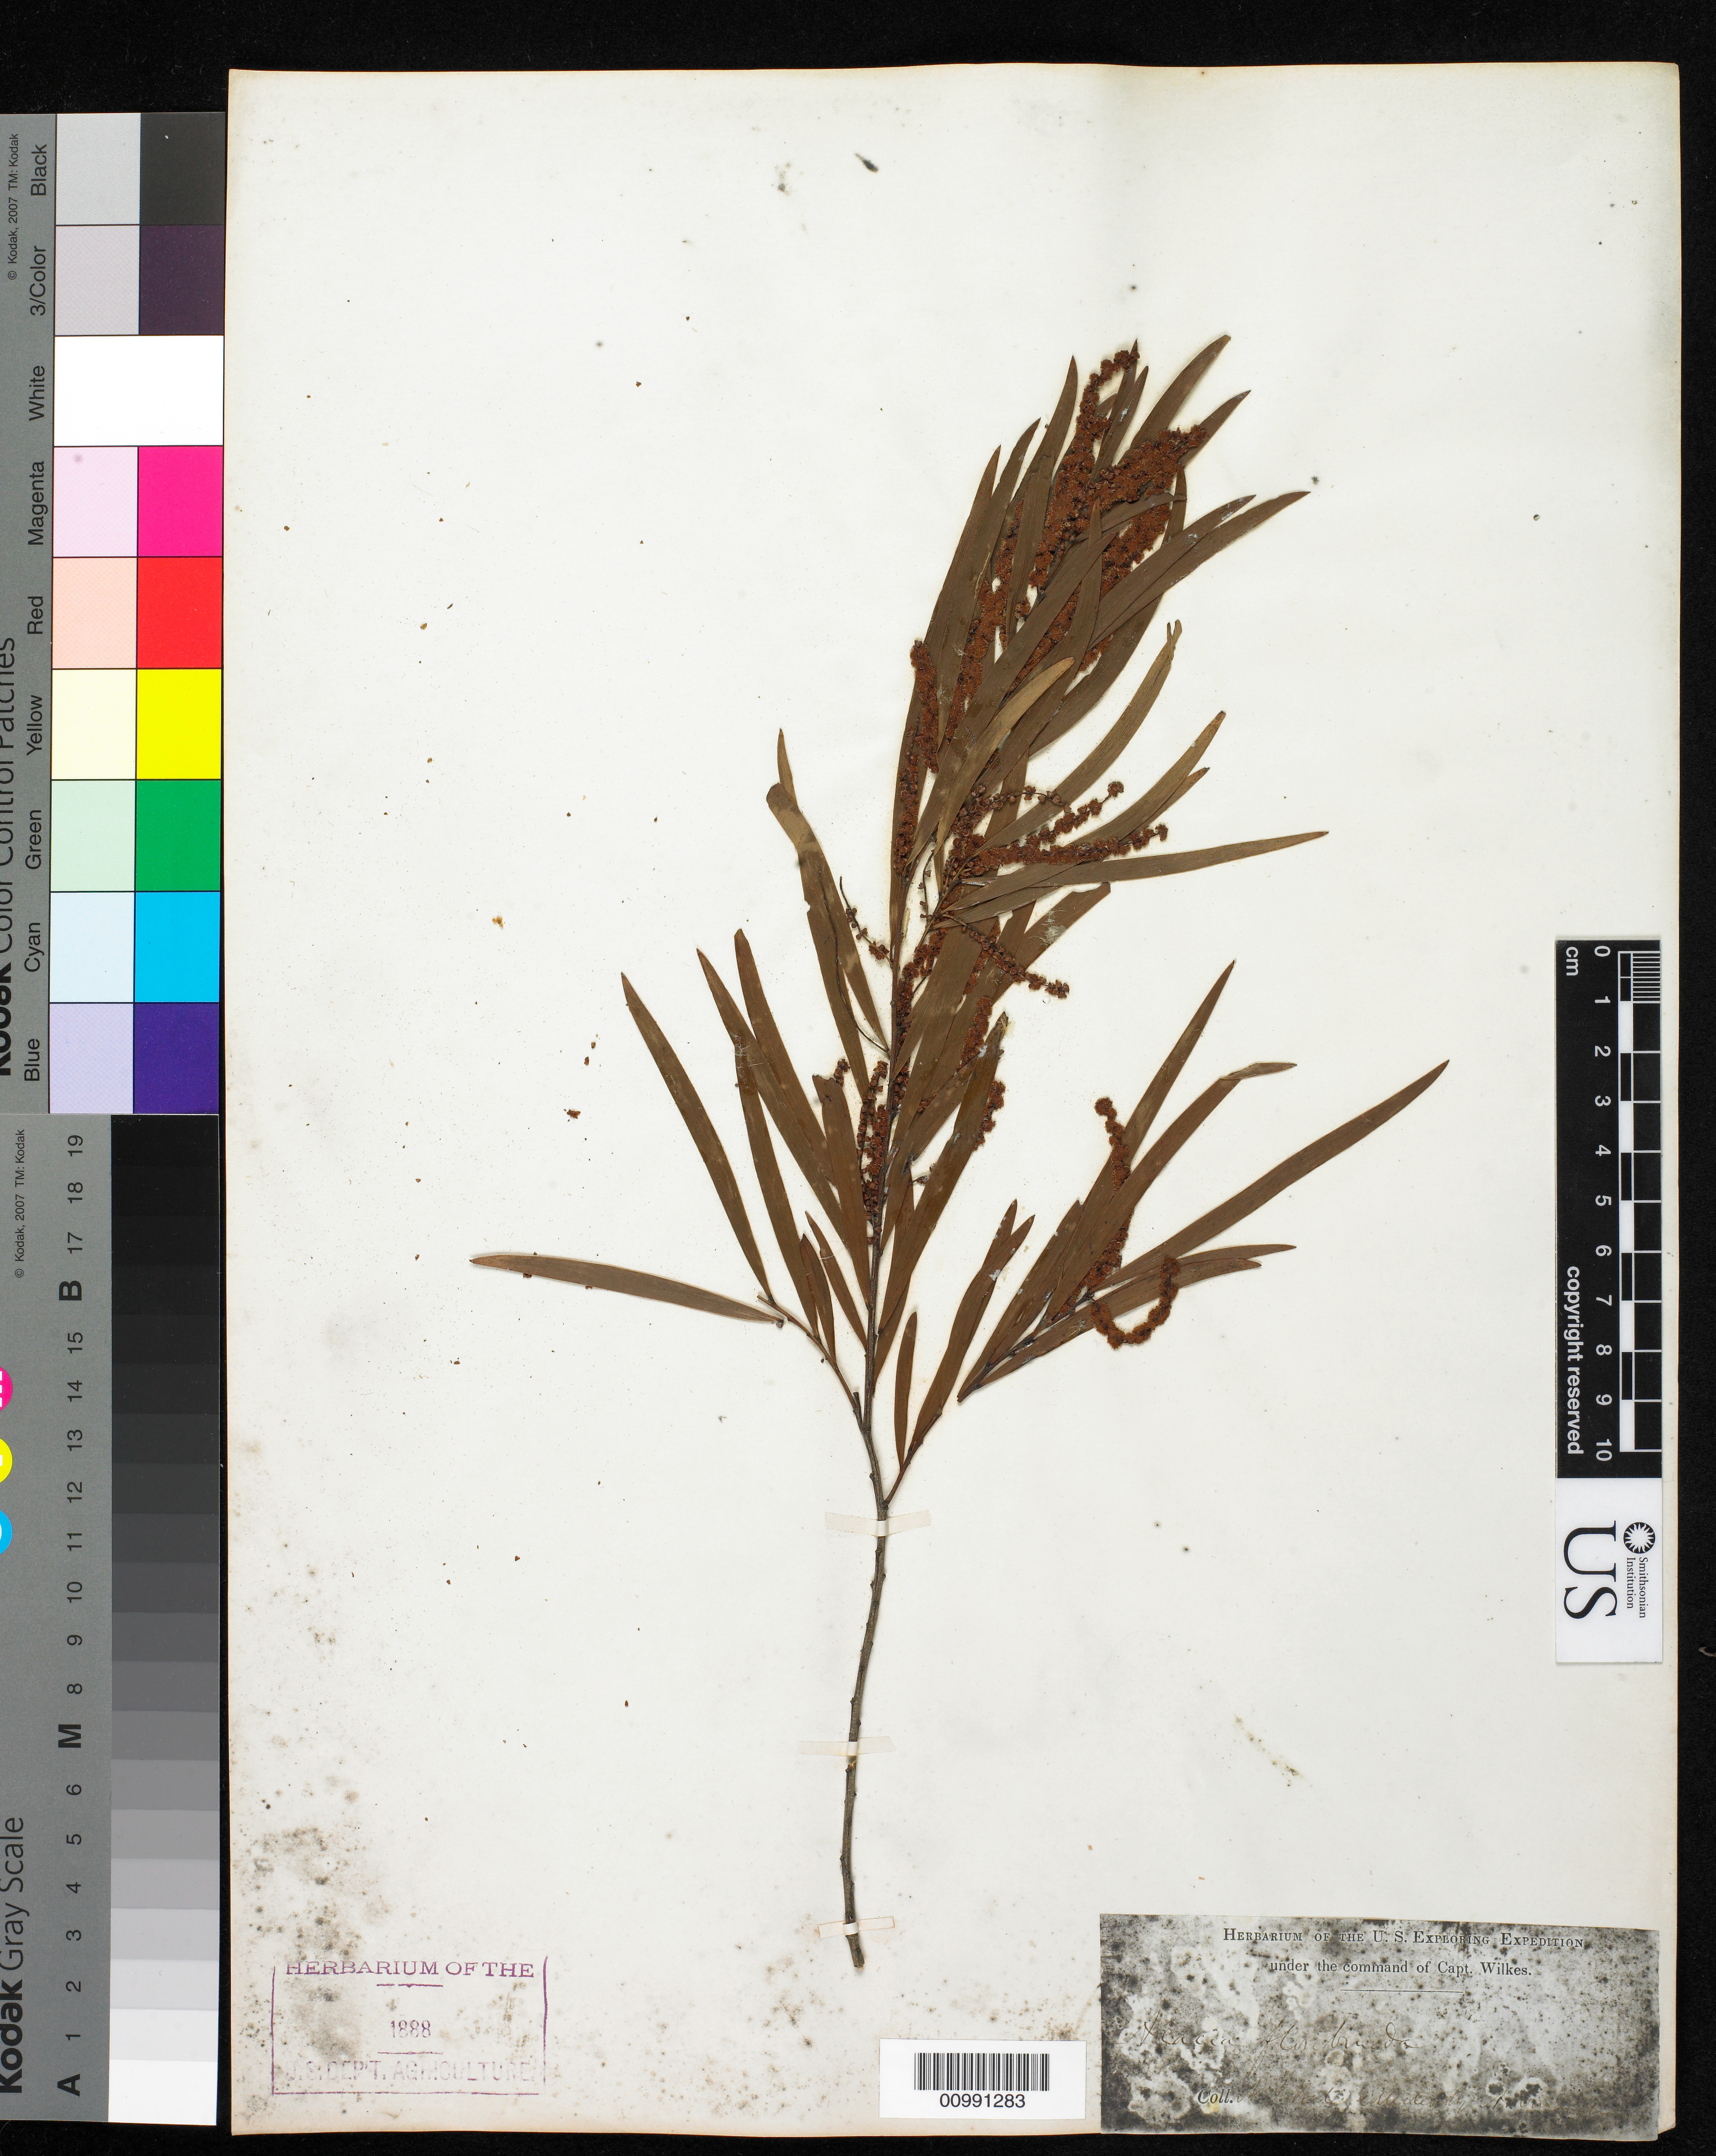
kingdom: Plantae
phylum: Tracheophyta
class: Magnoliopsida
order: Fabales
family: Fabaceae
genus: Acacia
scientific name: Acacia floribunda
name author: Willd.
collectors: Wilkes Explor. Exped.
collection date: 1838/1842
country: Australia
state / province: New South Wales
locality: N.S.Wales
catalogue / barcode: US 98522